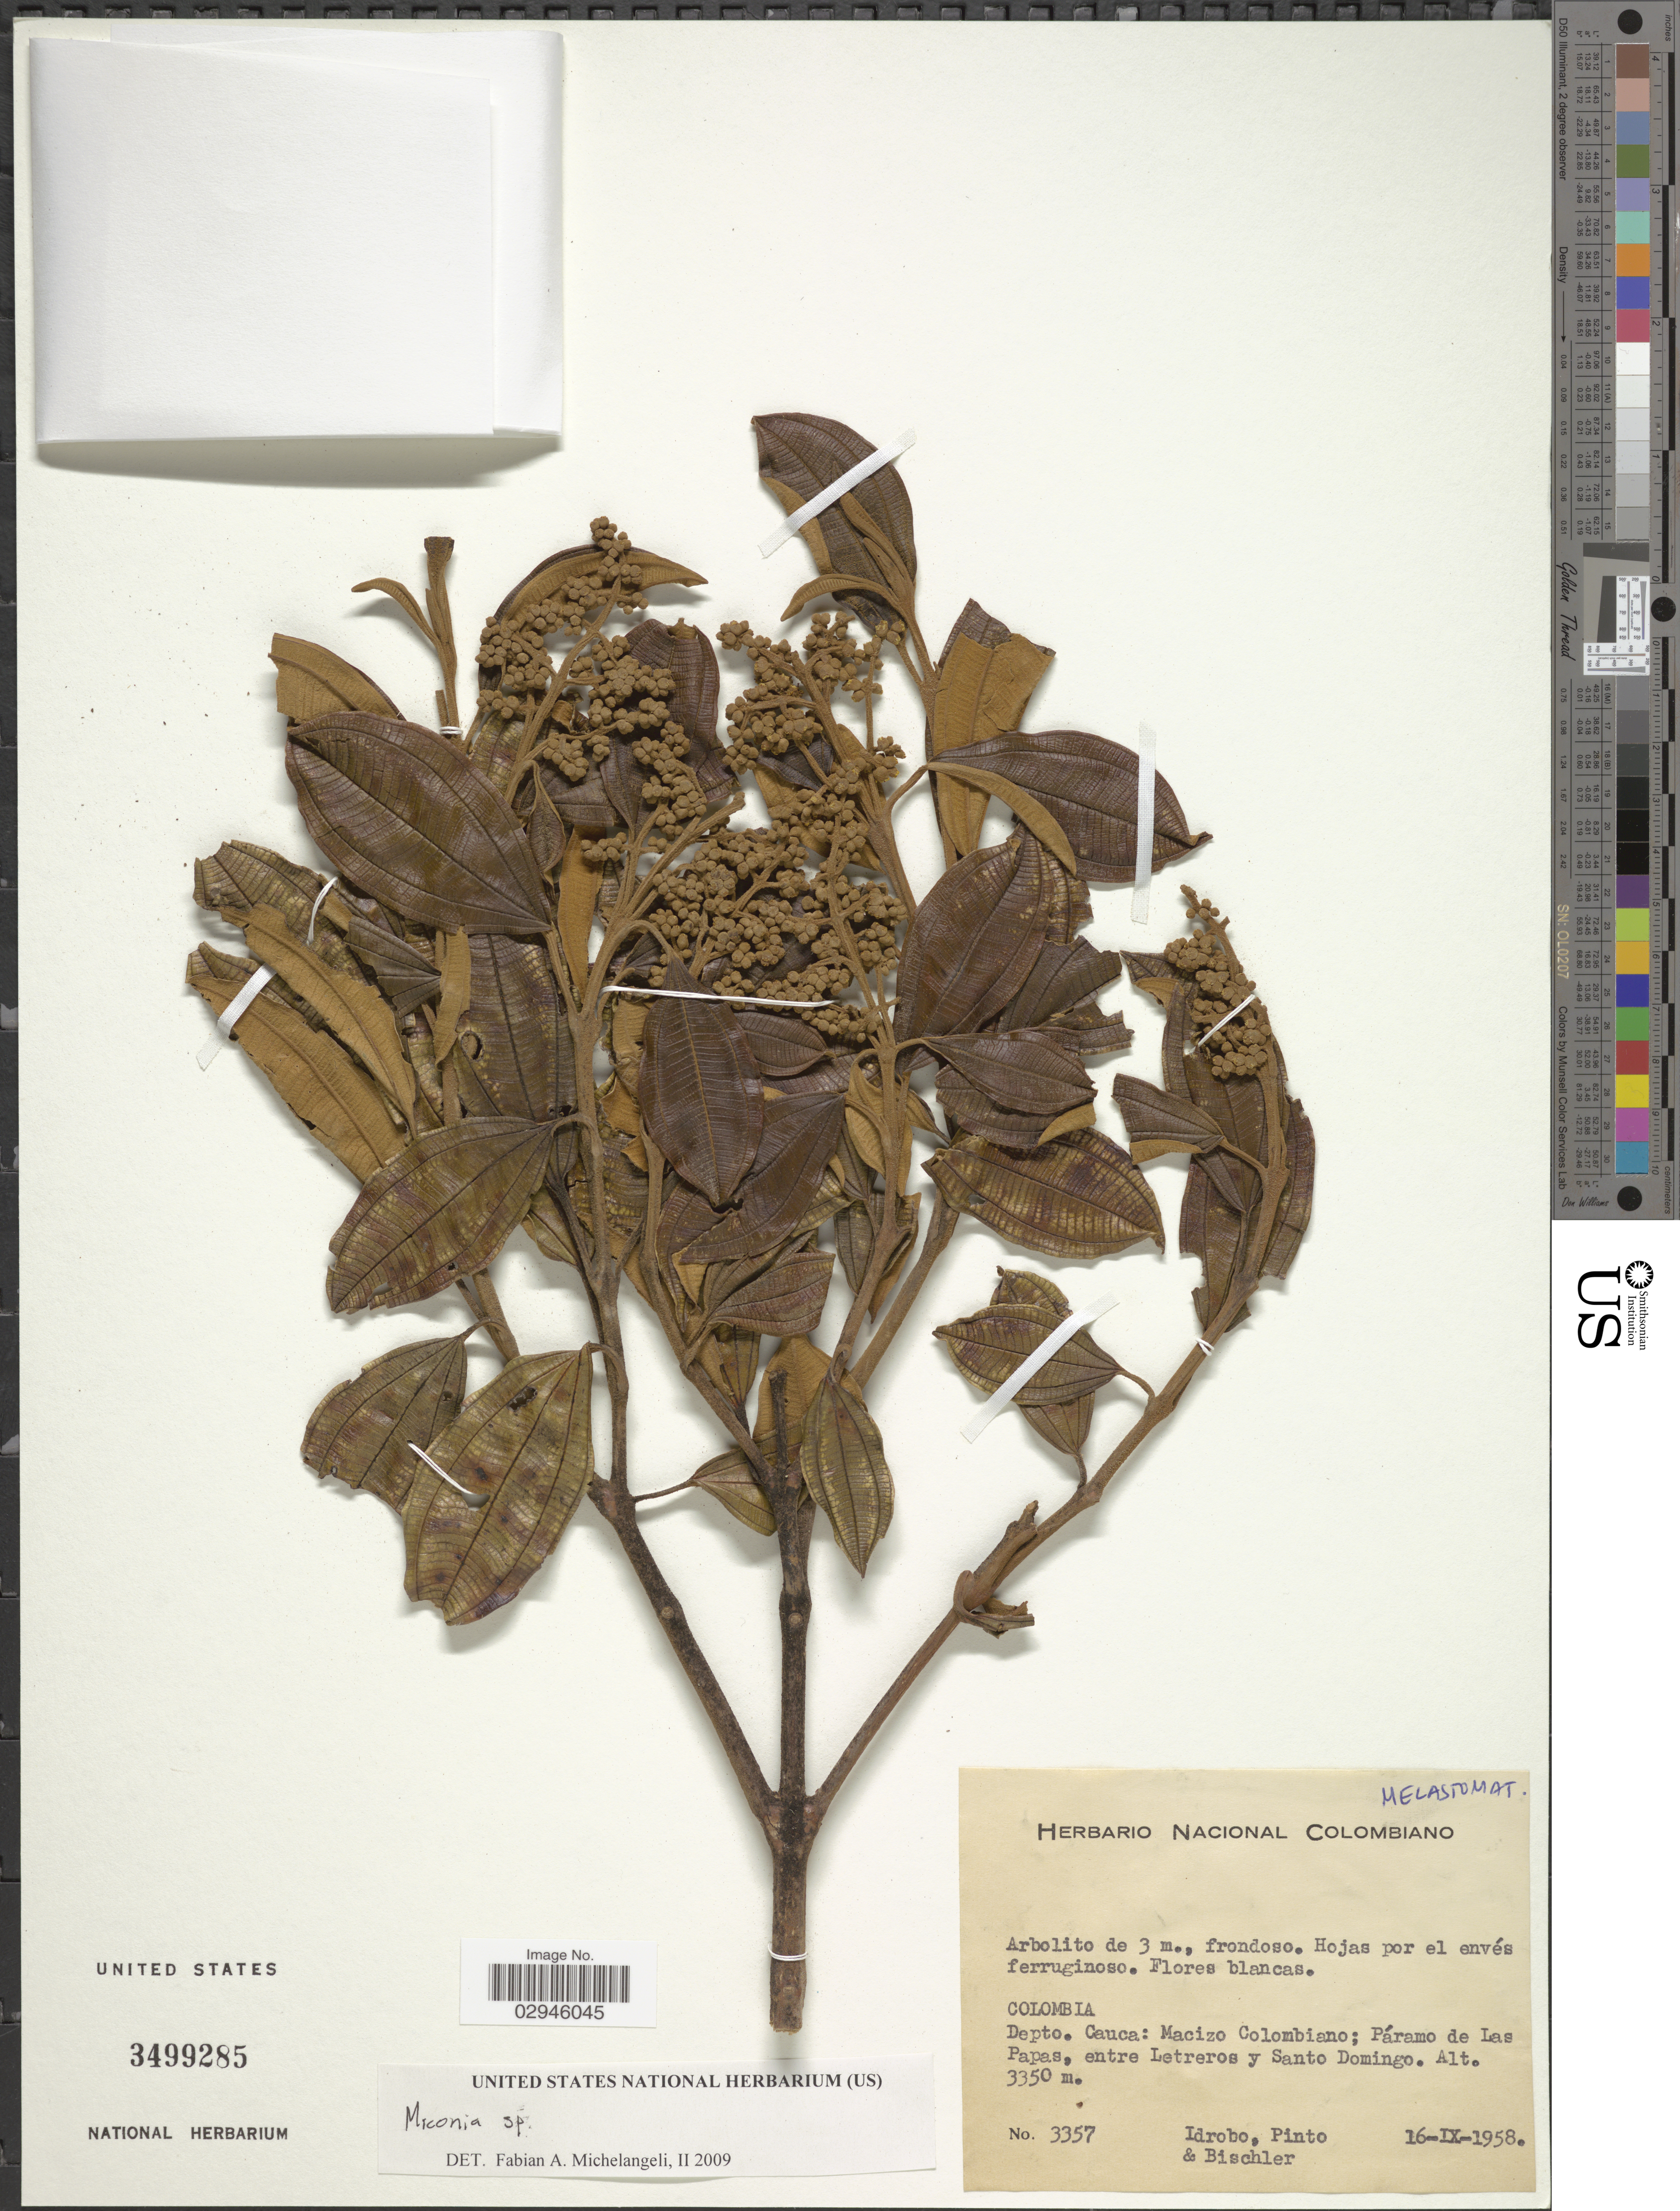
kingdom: Plantae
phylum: Tracheophyta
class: Magnoliopsida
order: Myrtales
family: Melastomataceae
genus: Miconia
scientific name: Miconia sp.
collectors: -- Idrobo, Pinto, -- & -. Bischler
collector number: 3357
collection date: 1958-09-16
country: Colombia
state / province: Cauca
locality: Dept. Cauca: Macizo Colombiano; Páramo de Las Papas, entre Letreros y Santo Domingo.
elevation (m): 3350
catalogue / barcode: US 3499285